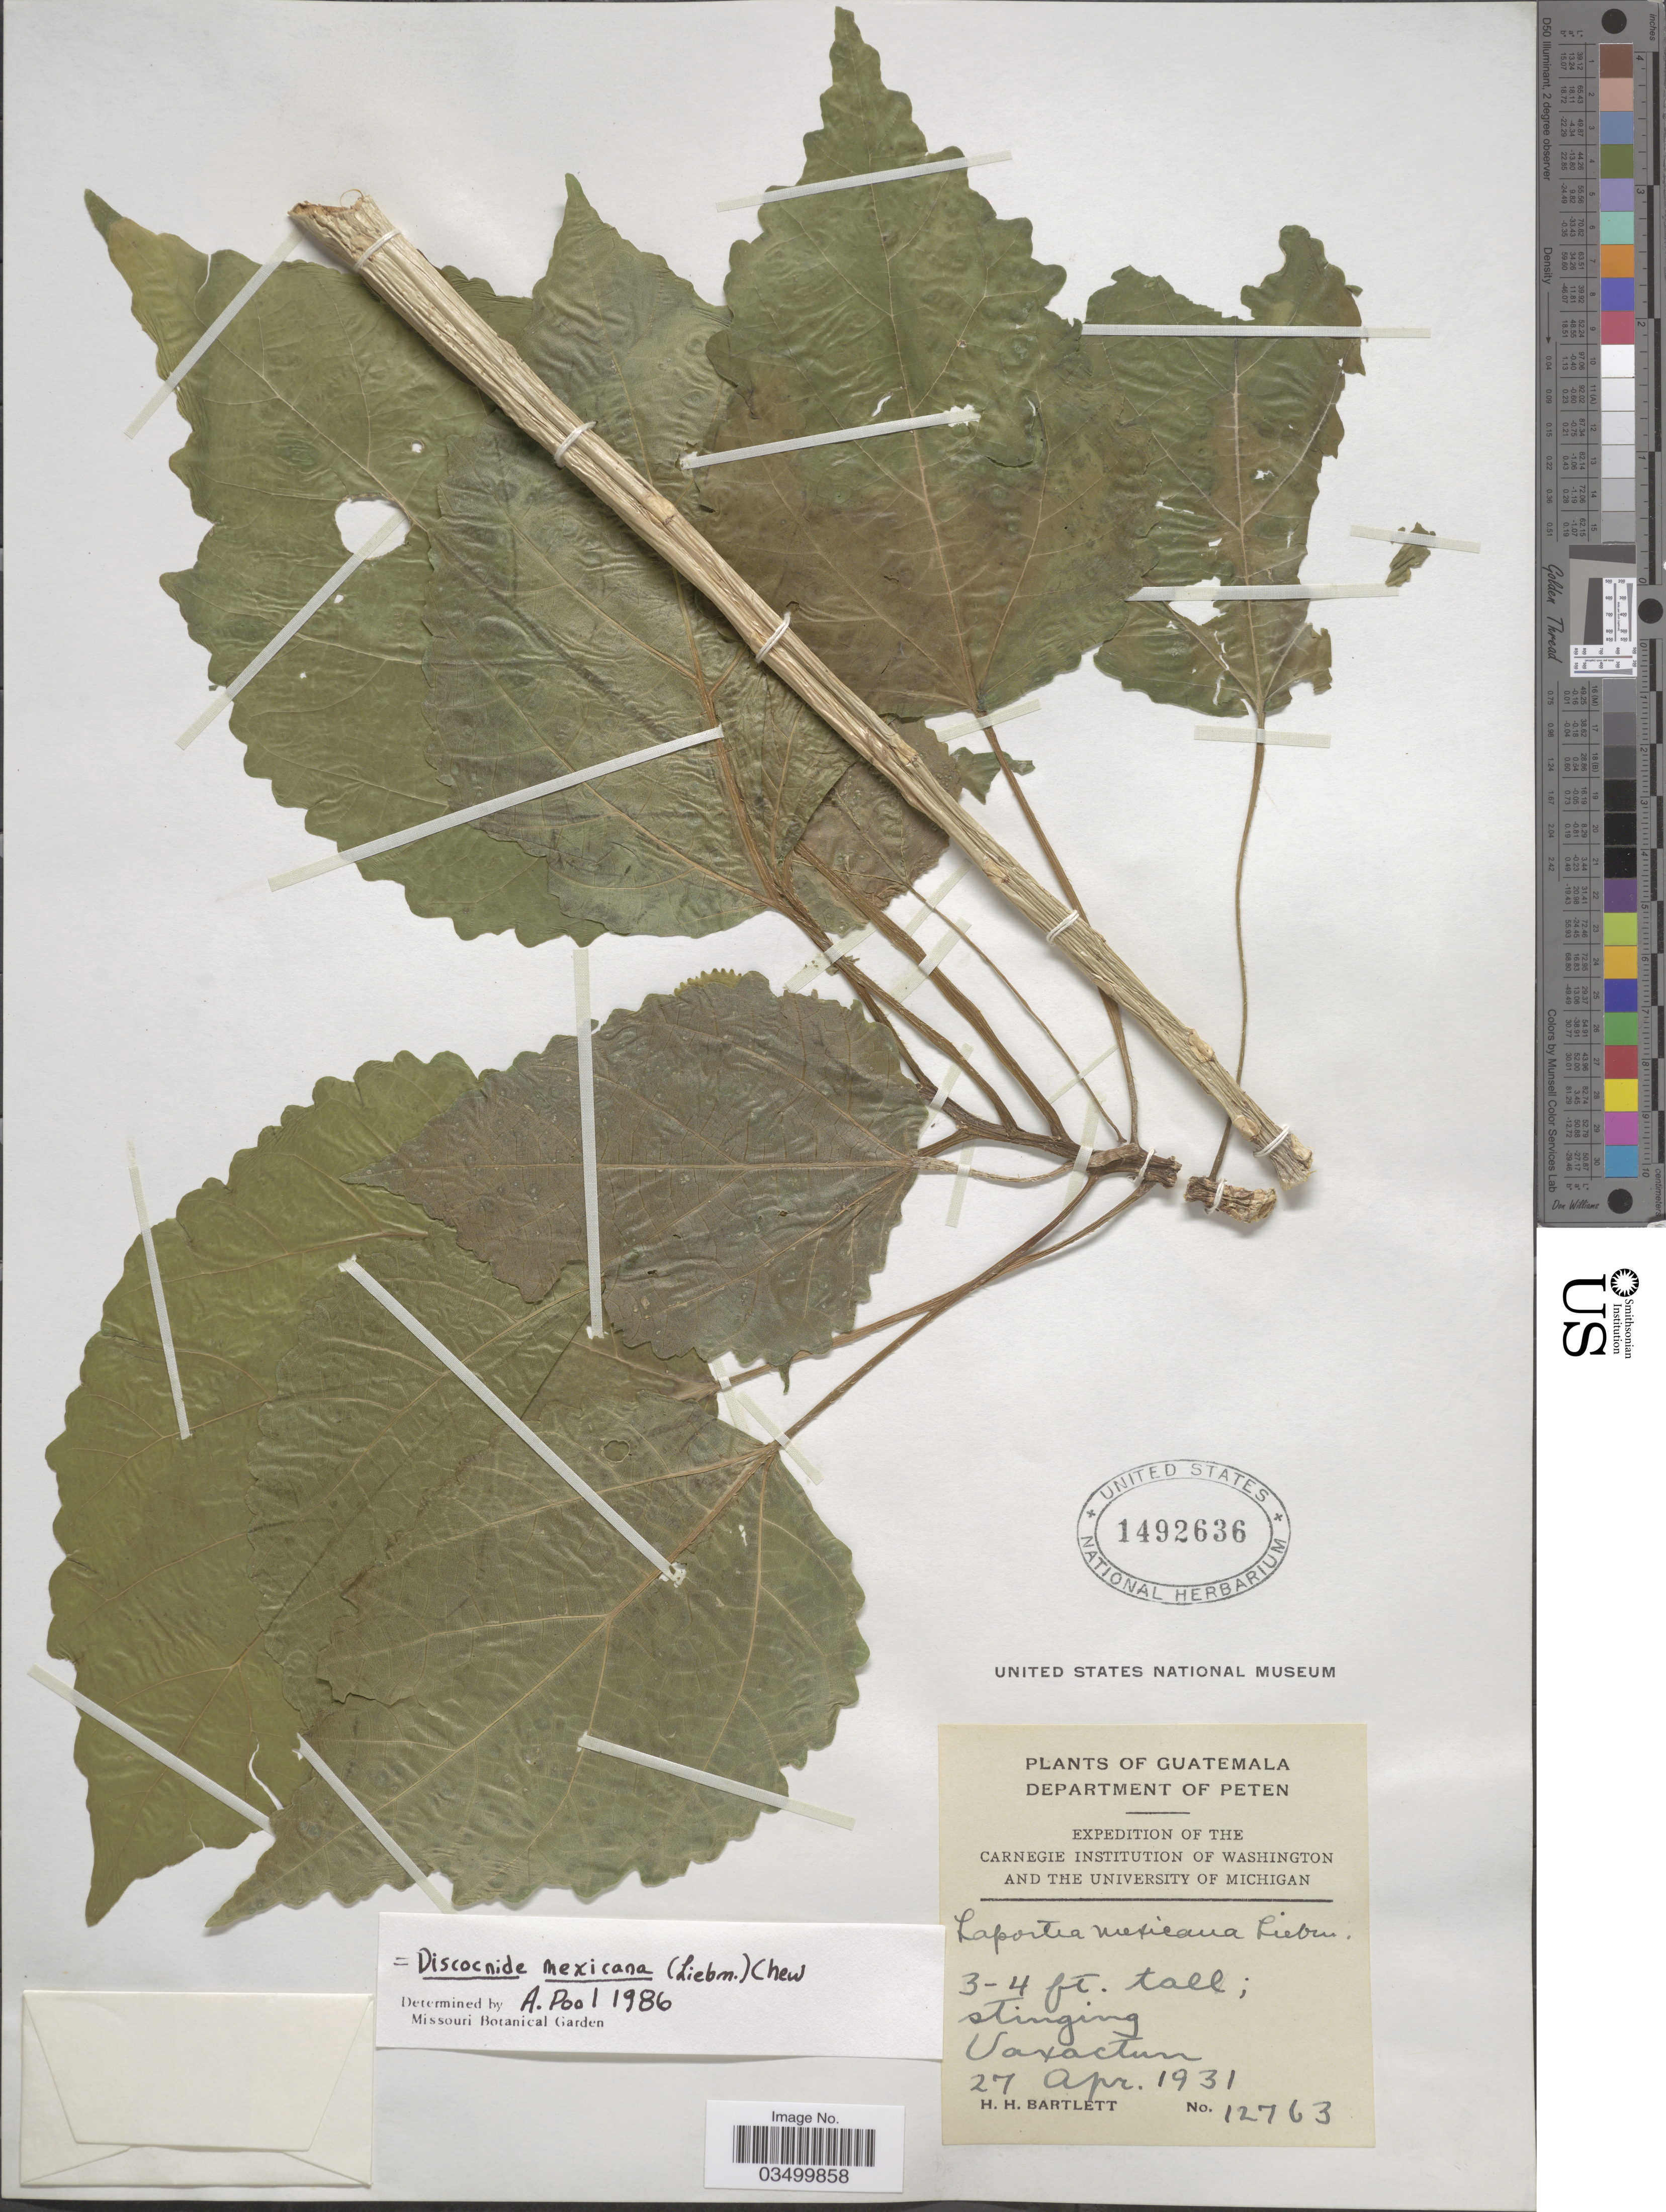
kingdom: Plantae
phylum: Tracheophyta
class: Magnoliopsida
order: Rosales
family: Urticaceae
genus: Discocnide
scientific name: Discocnide mexicana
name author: (Liebm.) Chew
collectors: H. H. Bartlett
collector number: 12763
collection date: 1931-04-27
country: Guatemala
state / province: El Peten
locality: Department of Peten. Uaxactun.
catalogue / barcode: US 1492636